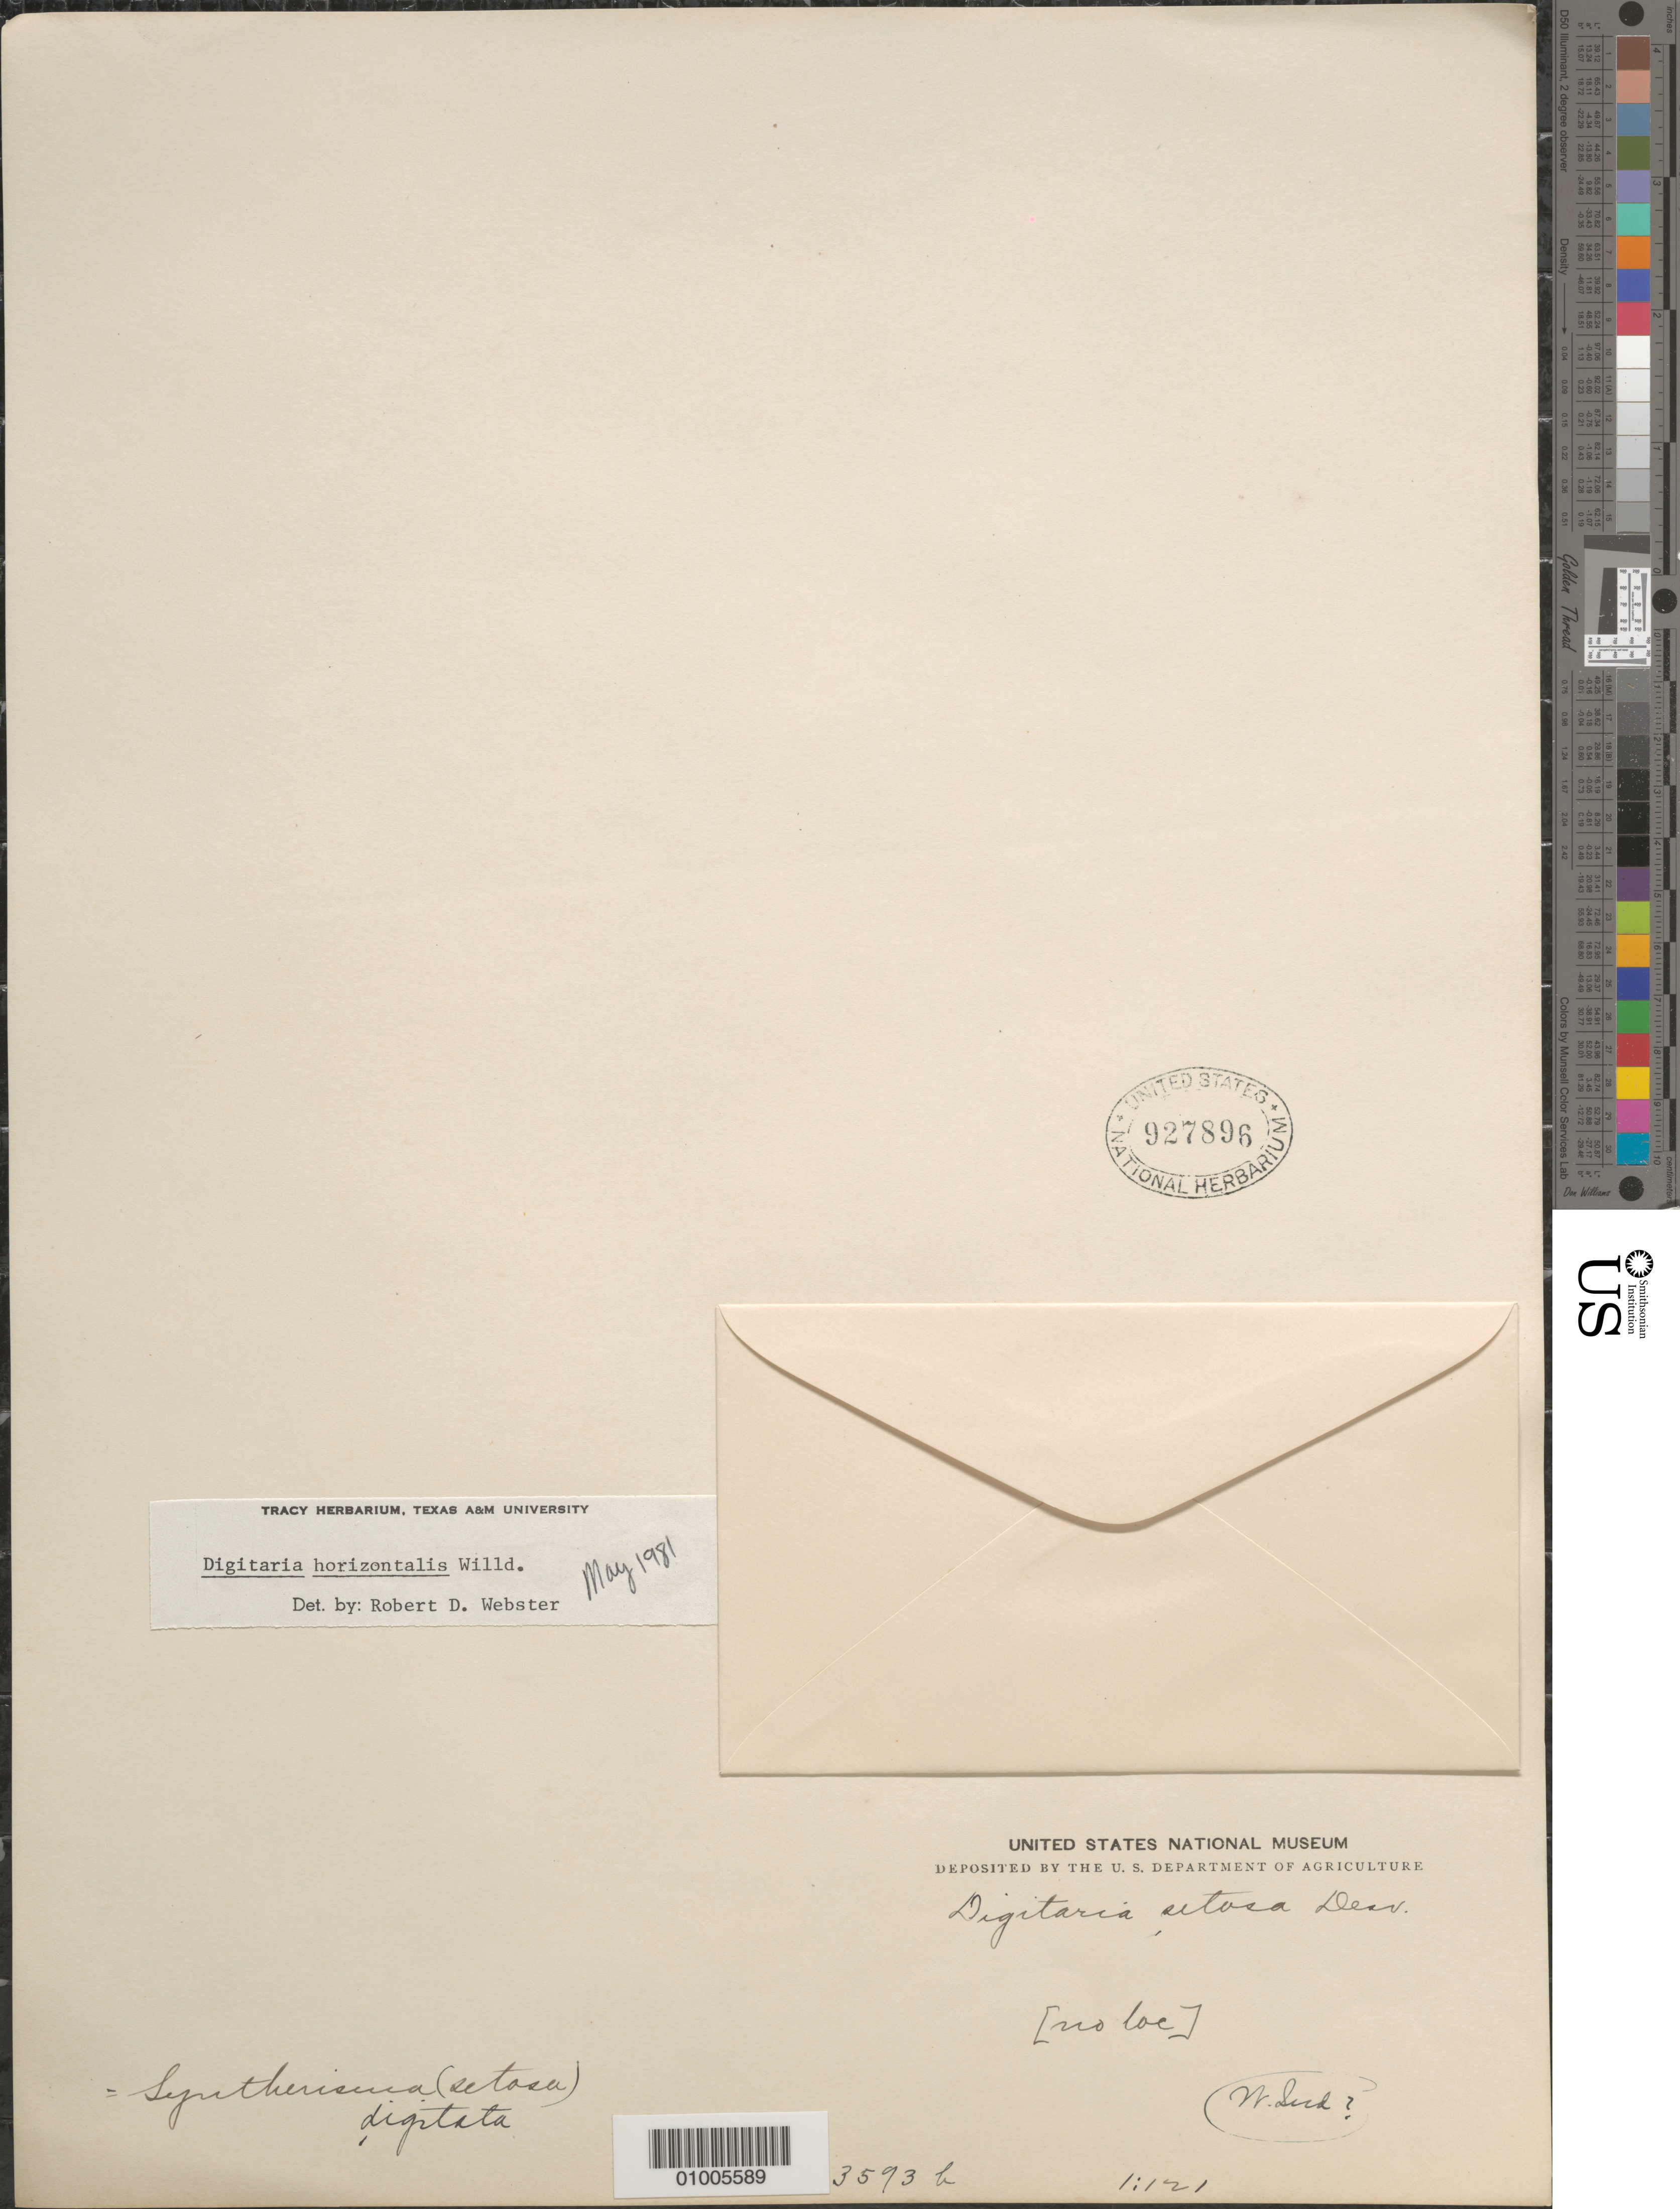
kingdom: Plantae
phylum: Tracheophyta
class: Liliopsida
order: Poales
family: Poaceae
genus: Digitaria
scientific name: Digitaria horizontalis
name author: Willd.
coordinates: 0 N, 0 E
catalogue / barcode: US 927896